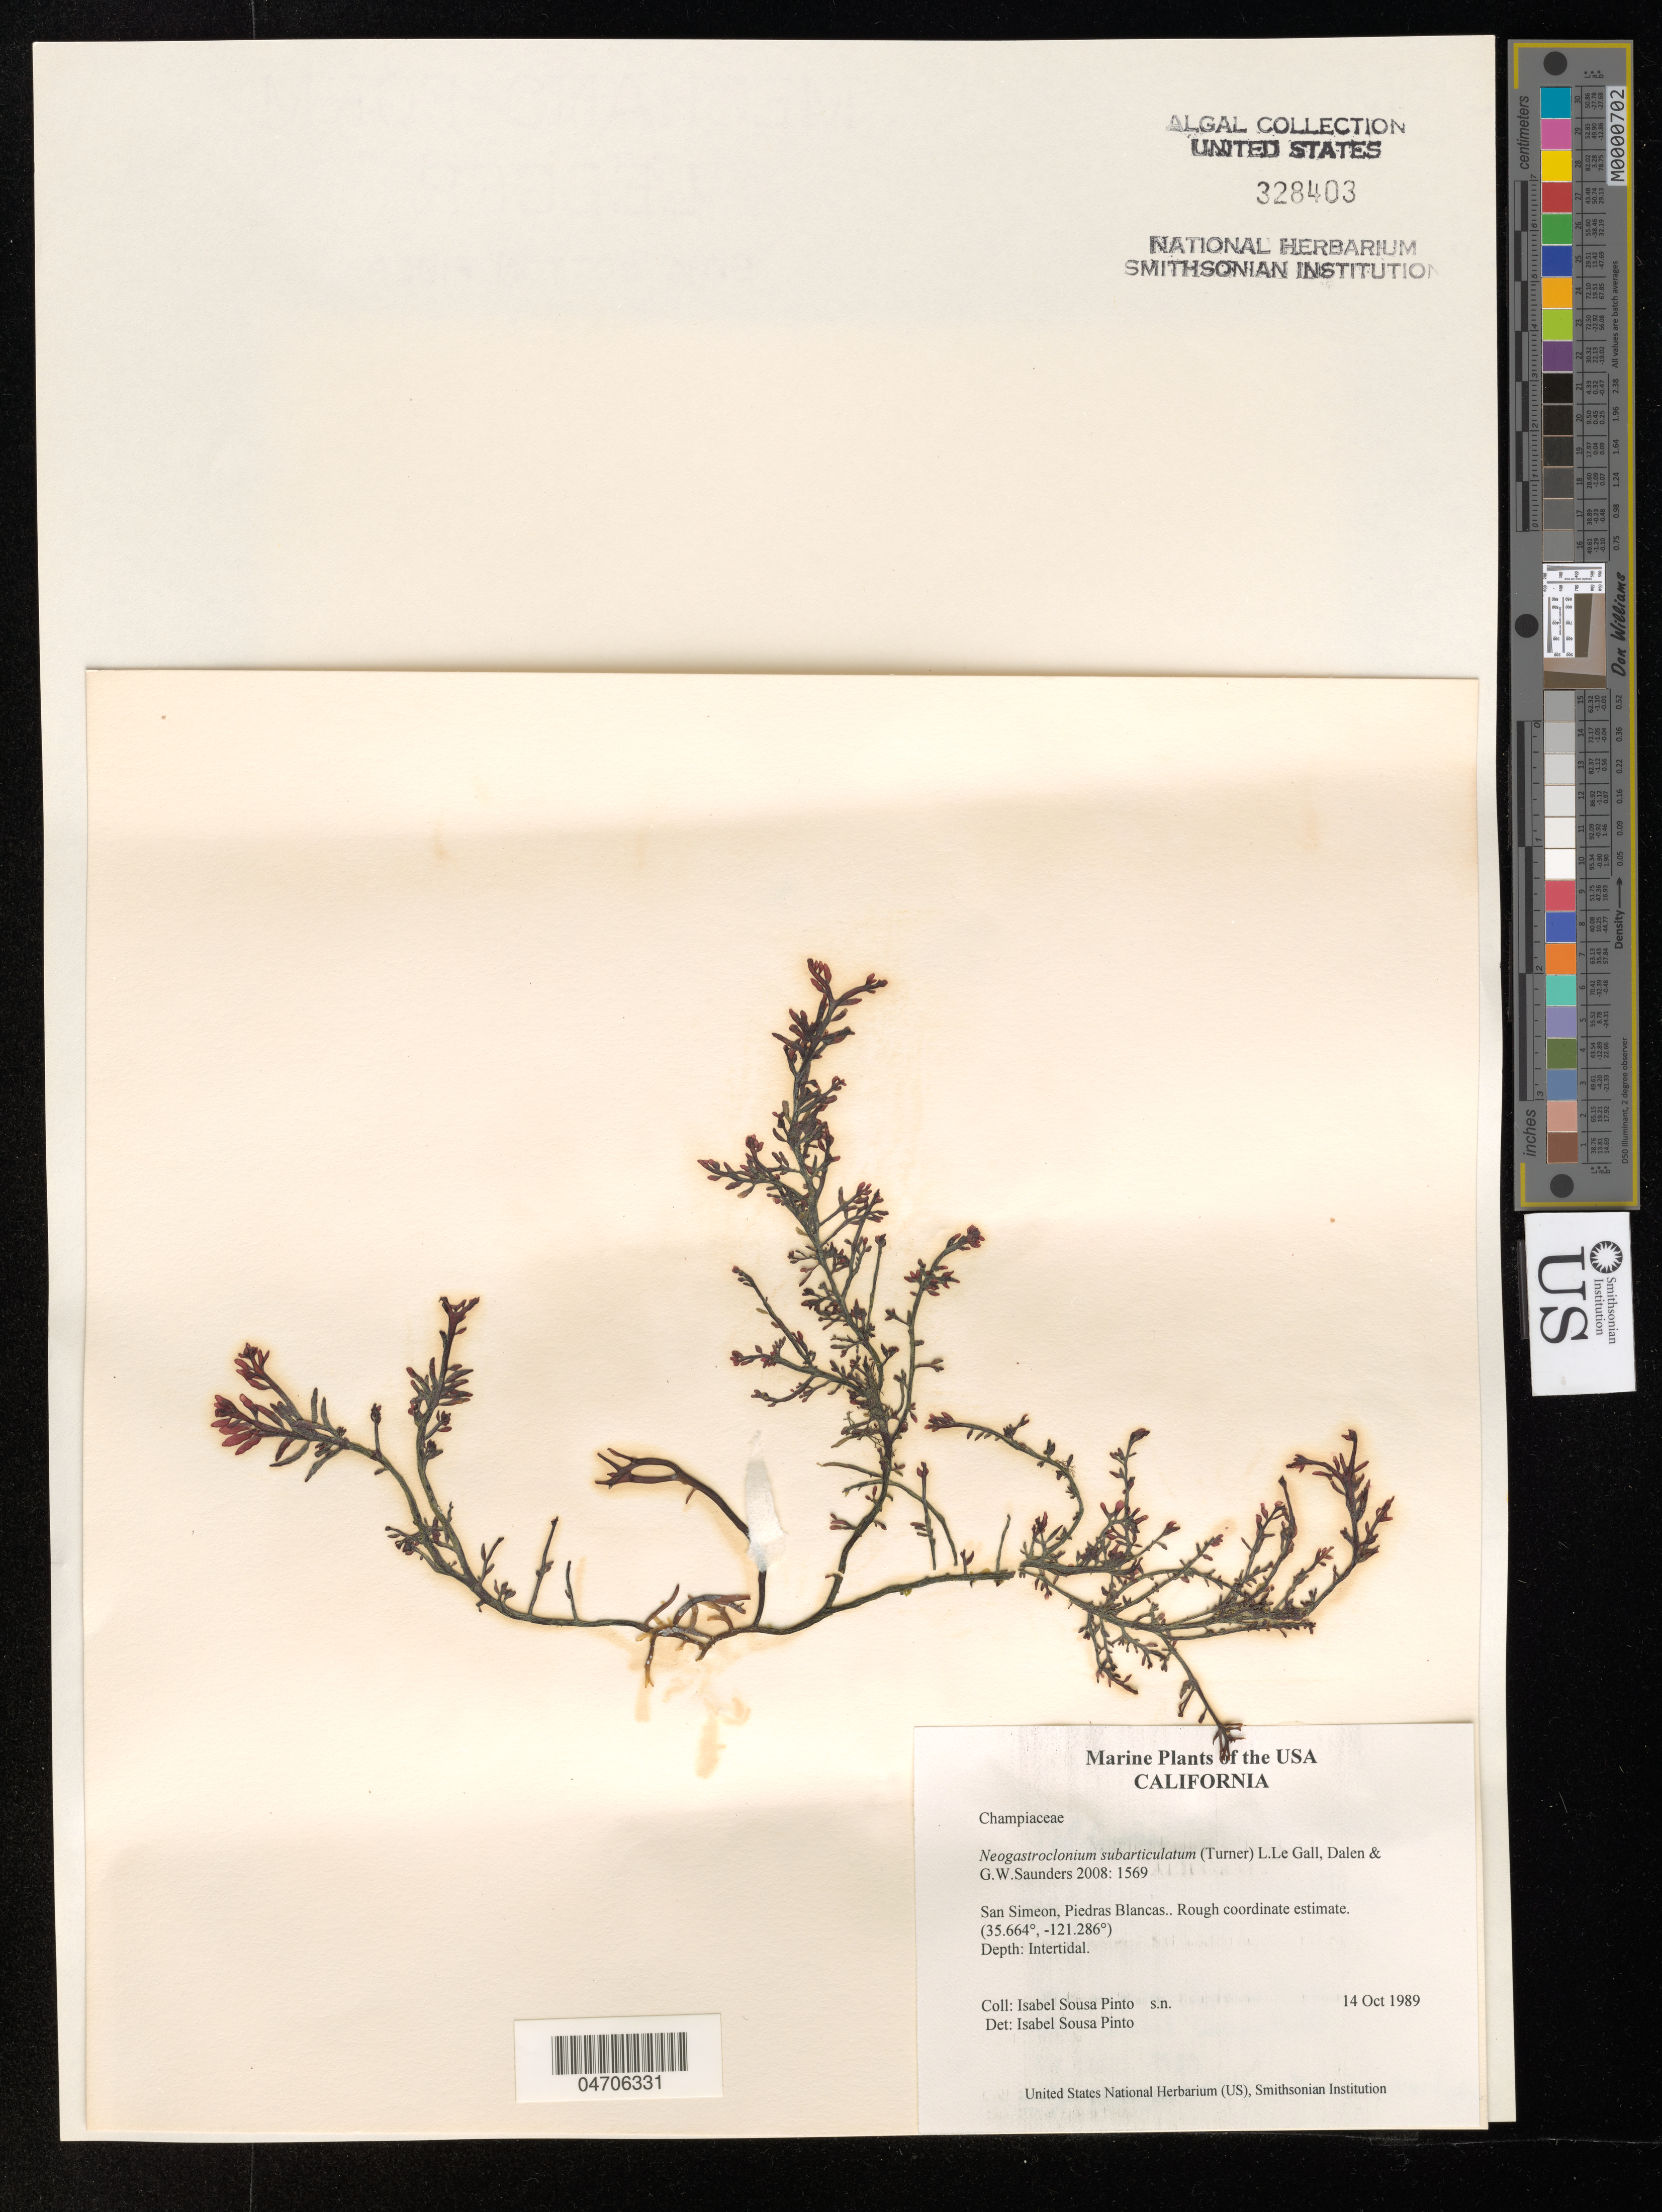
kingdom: Plantae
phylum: Rhodophyta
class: Florideophyceae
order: Rhodymeniales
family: Champiaceae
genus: Neogastroclonium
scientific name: Neogastroclonium subarticulatum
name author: (Turner) L. Le Gall et al.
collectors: I. Sousa Pinto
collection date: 1989-10-14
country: United States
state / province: California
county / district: San Luis Obispo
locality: San Simeon, Piedras Blancas.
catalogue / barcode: US 328403